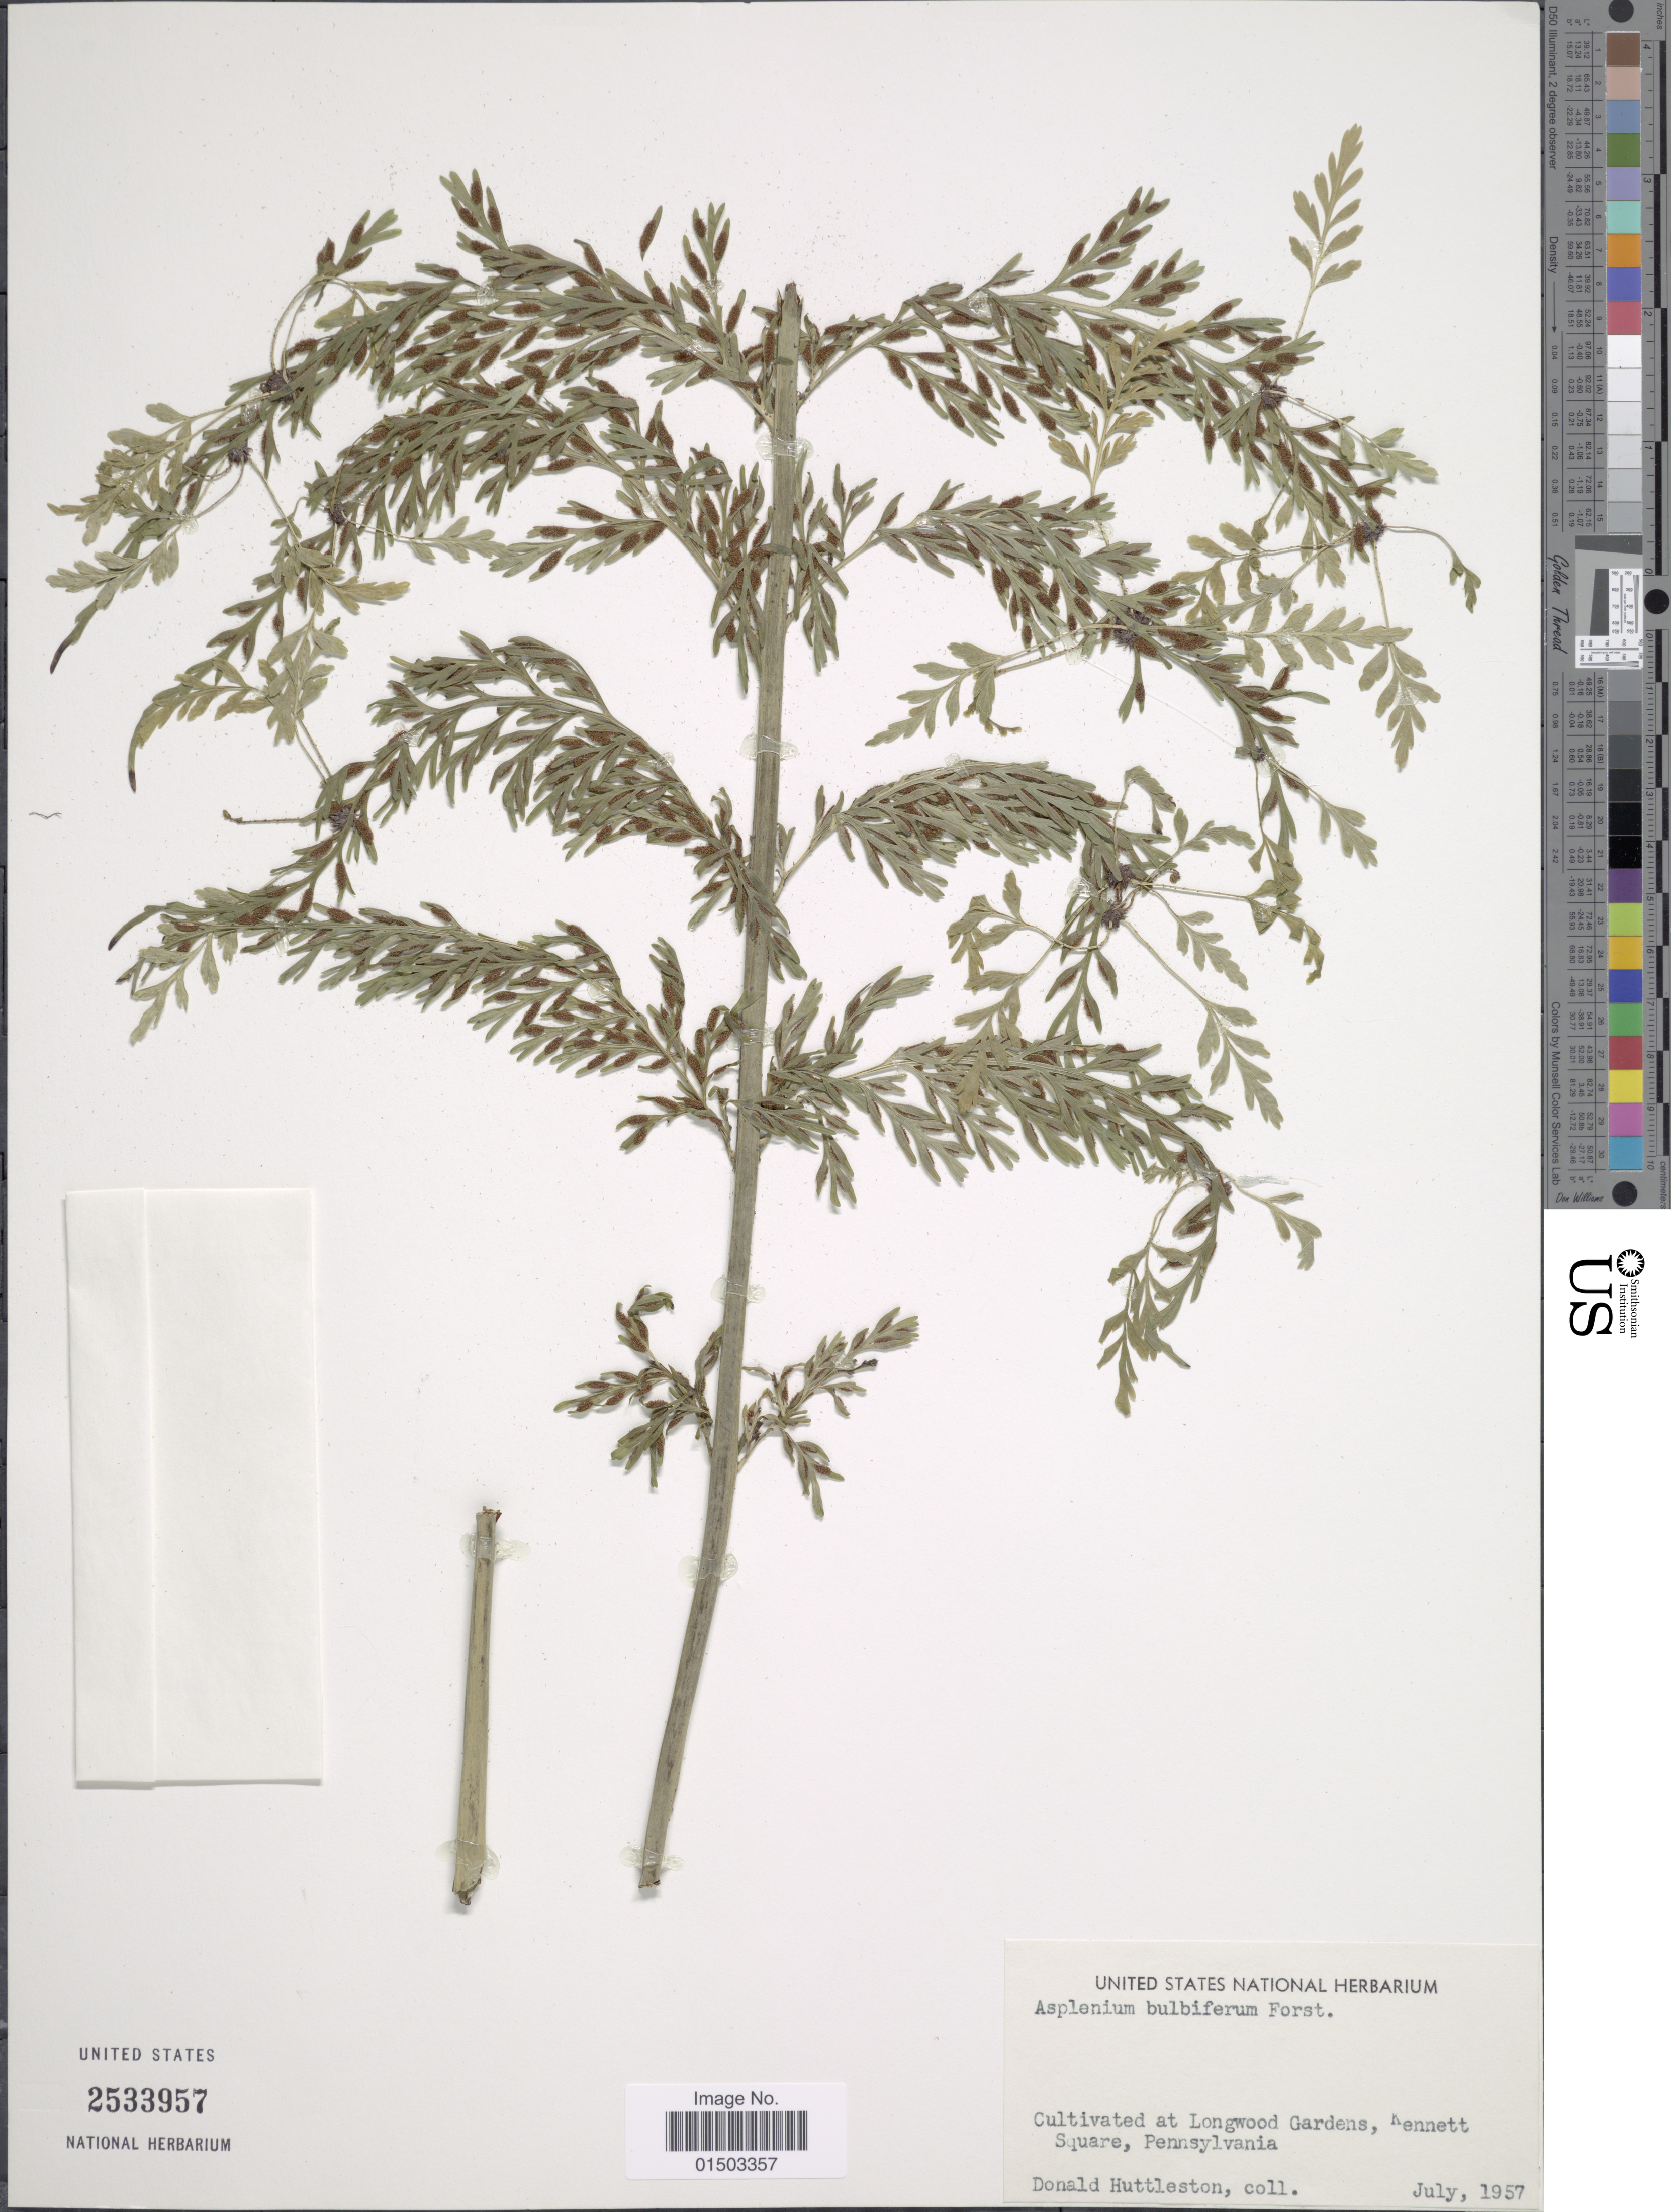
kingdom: Plantae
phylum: Tracheophyta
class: Polypodiopsida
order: Polypodiales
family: Aspleniaceae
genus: Asplenium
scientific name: Asplenium bulbiferum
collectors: D. G. Huttleston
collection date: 1957-07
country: United States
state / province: Pennsylvania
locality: Cultivated at Longwood Gardens, Kennett Square, Pennsylvania.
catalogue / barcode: US 2533957